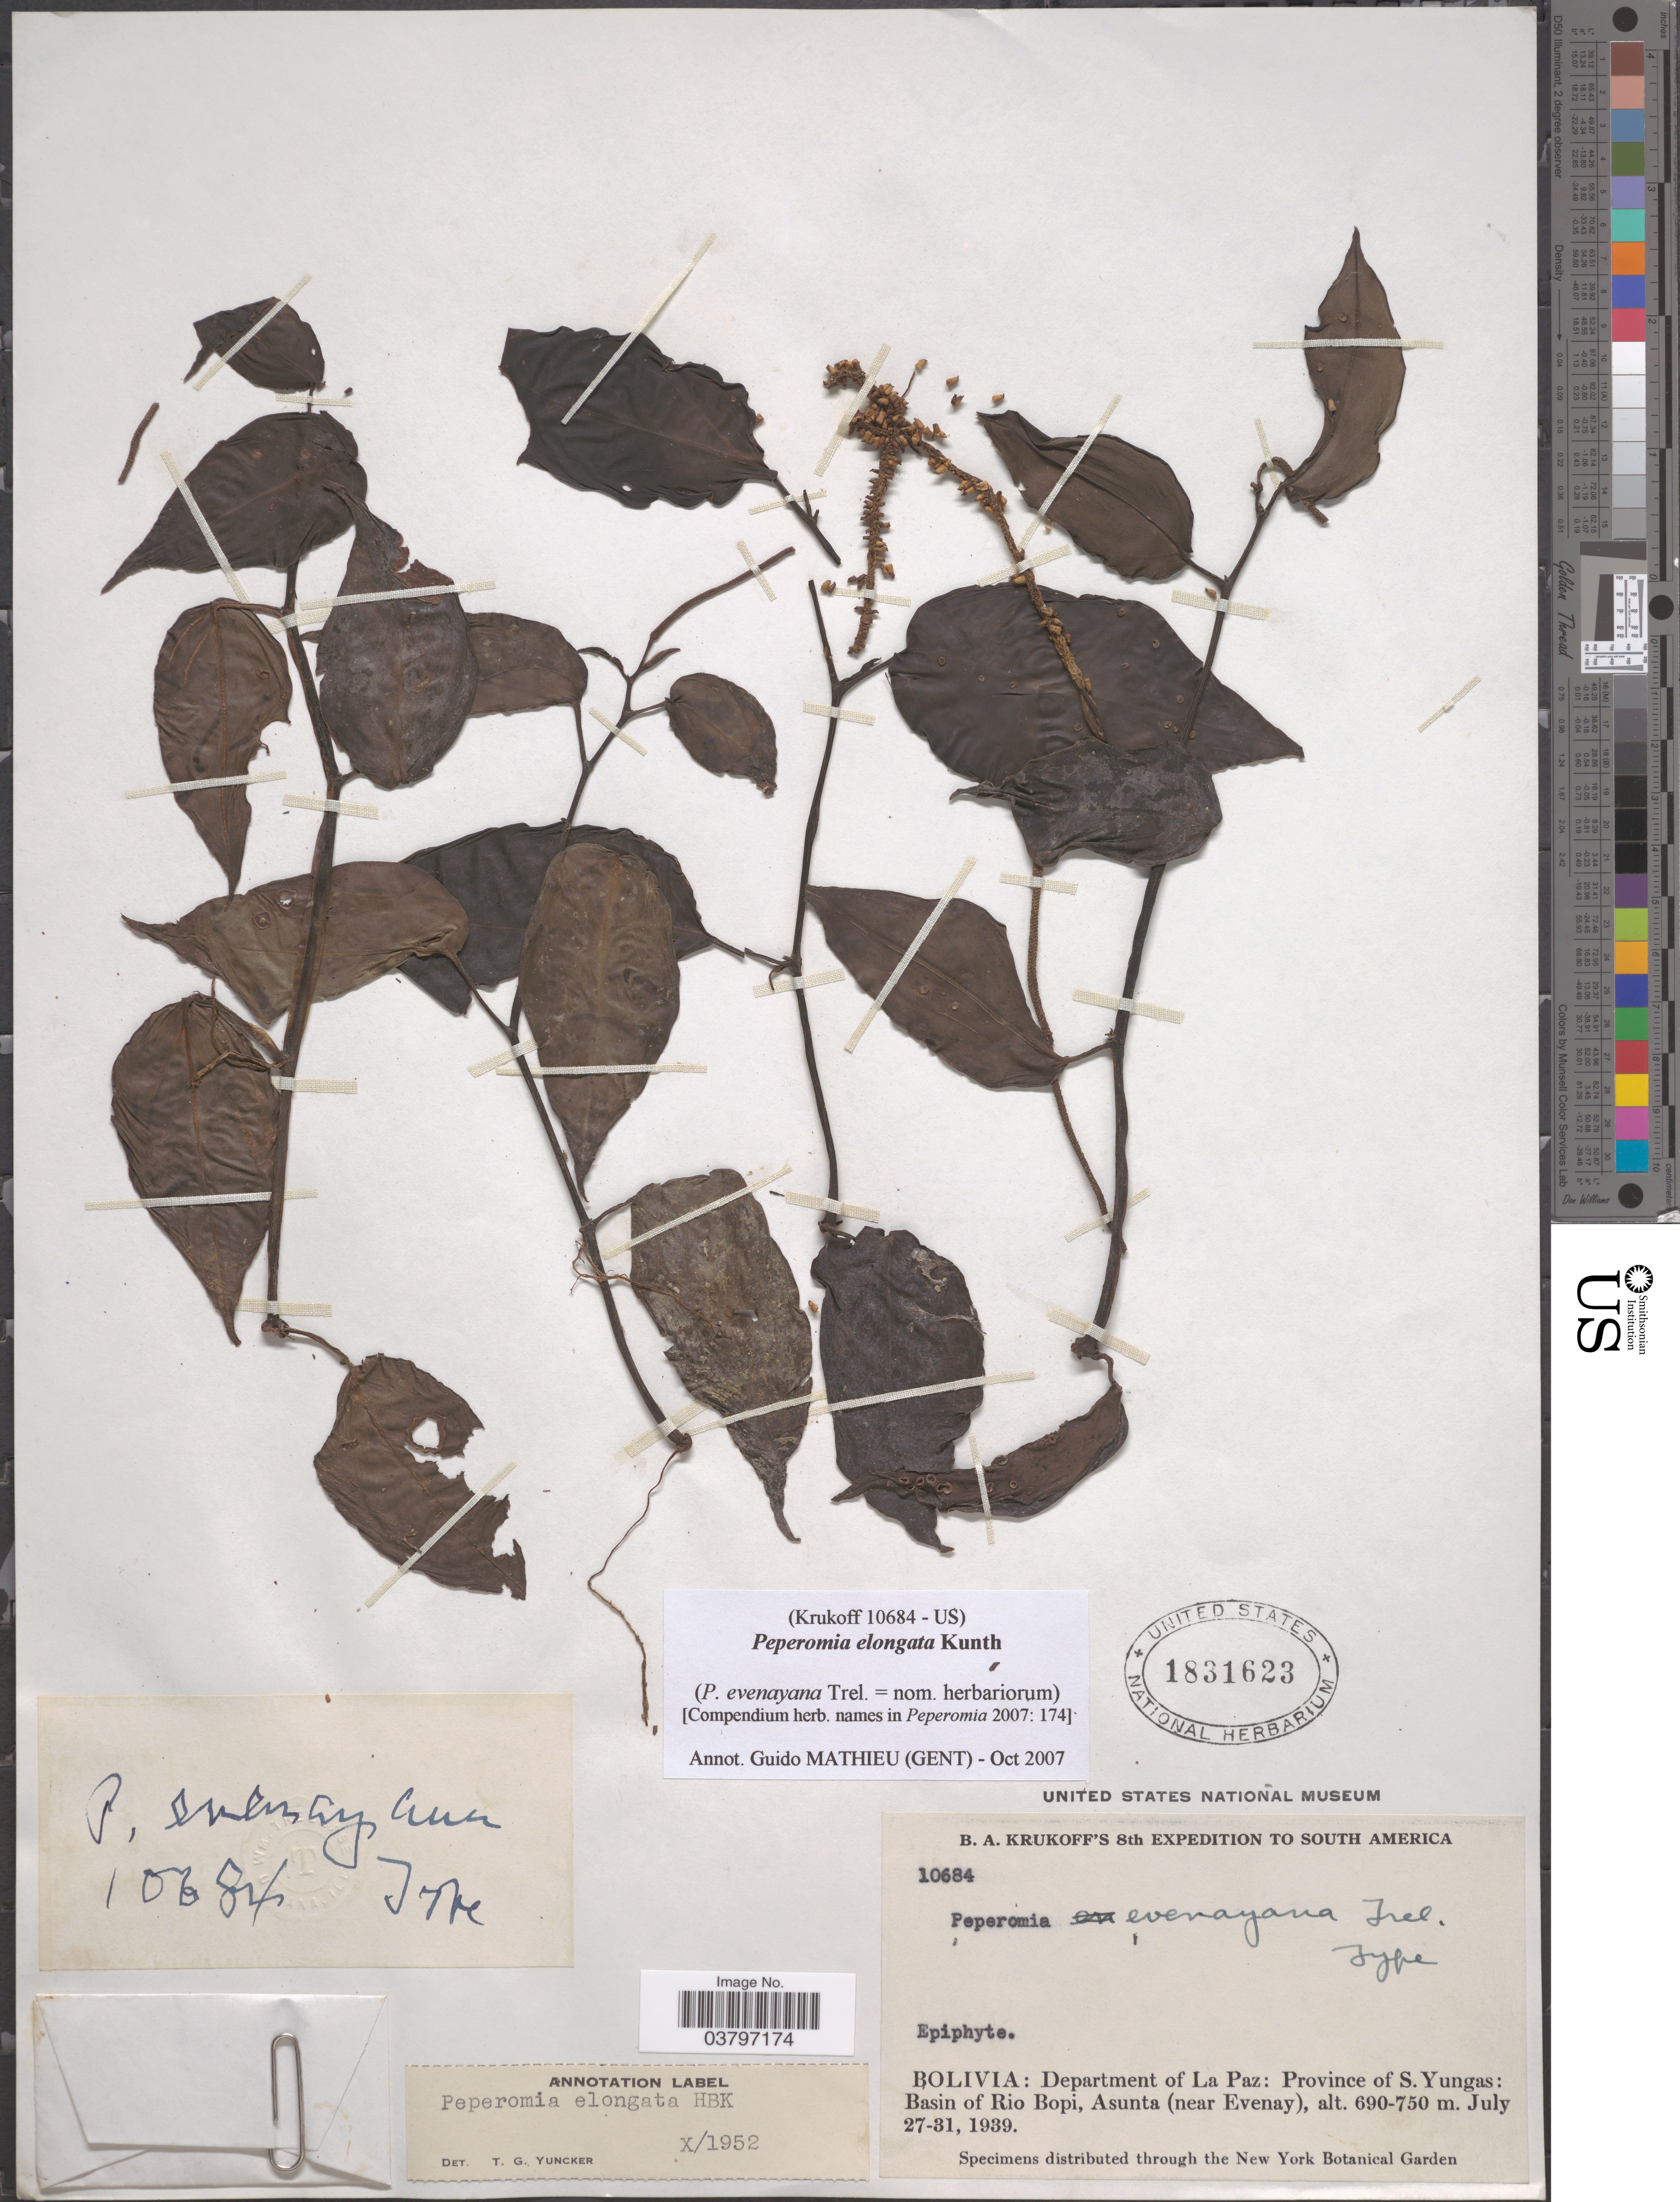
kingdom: Plantae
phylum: Tracheophyta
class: Magnoliopsida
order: Piperales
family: Piperaceae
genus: Peperomia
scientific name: Peperomia elongata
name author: Kunth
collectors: B. A. Krukoff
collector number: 10684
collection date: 1939-07-27/1939-07-31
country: Bolivia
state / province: La Paz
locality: Department of La Paz: Province of S. Yungas: Basin of Rio Bopi, Asunta (near Evenay).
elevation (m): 690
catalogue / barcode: US 1831623